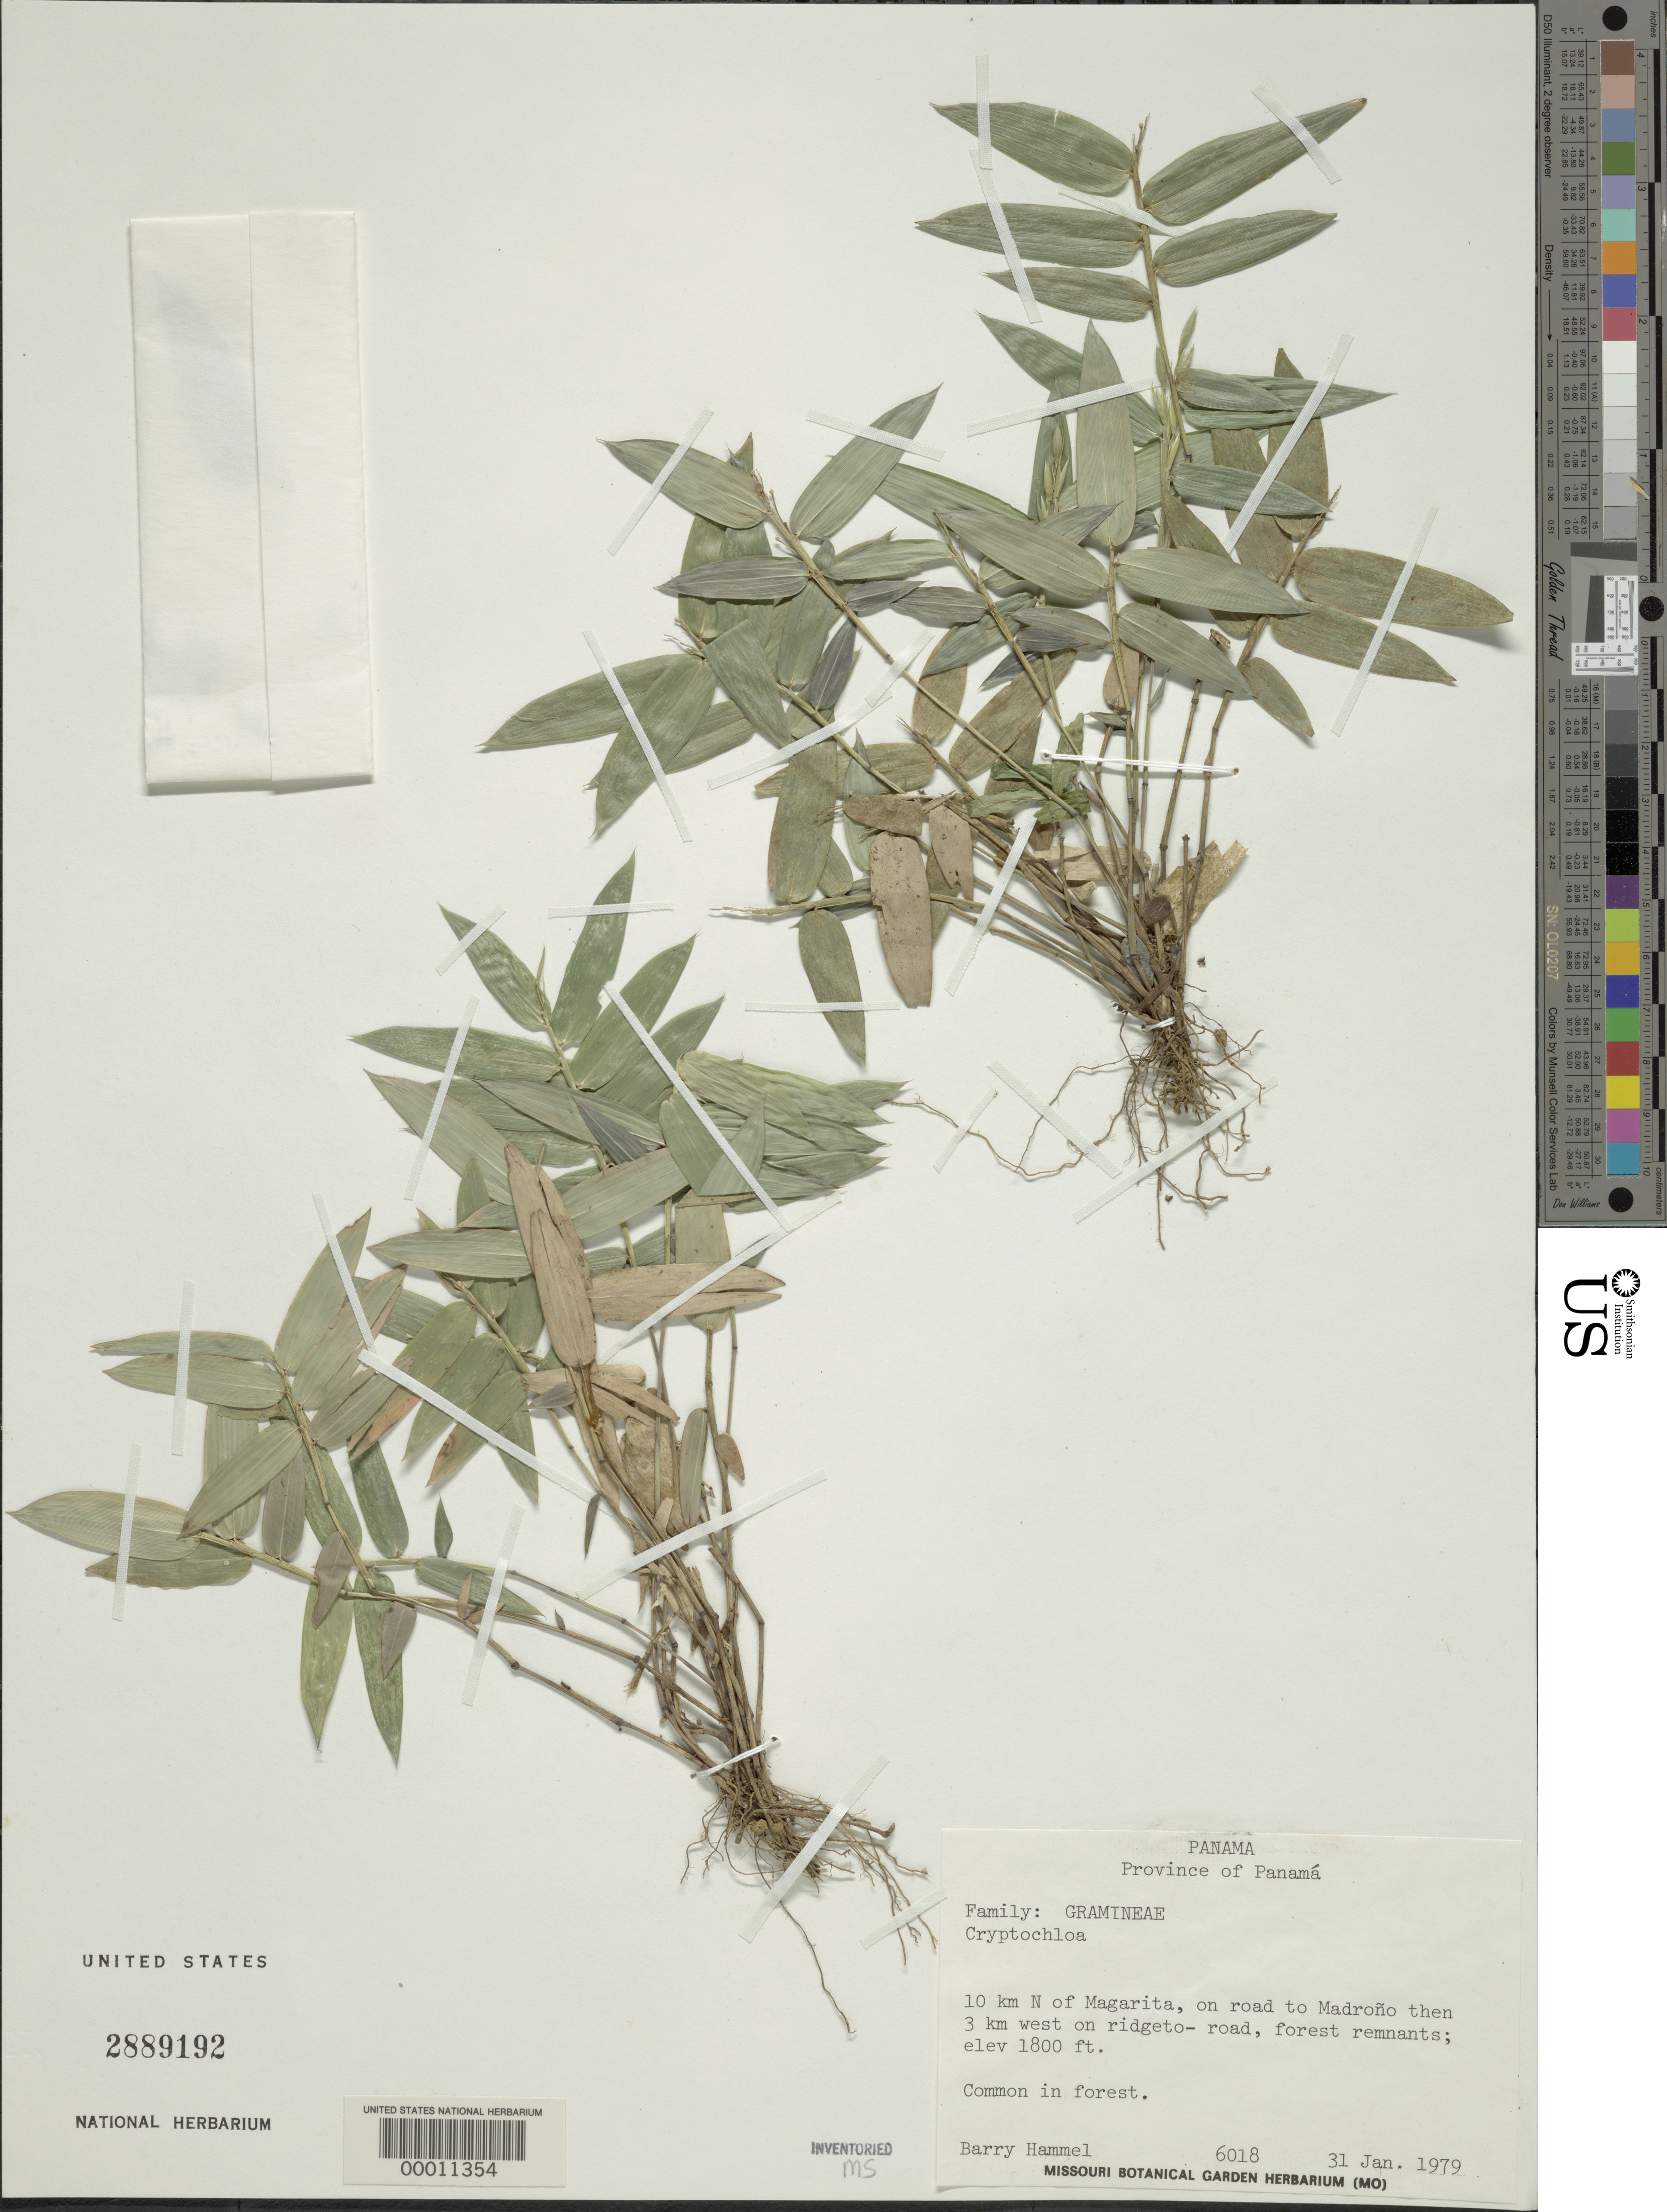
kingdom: Plantae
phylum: Tracheophyta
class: Liliopsida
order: Poales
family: Poaceae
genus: Cryptochloa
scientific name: Cryptochloa variana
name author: Swallen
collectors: B. Hammel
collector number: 6018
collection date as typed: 31 Jan 1979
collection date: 1979-01-31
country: Panama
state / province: Panamá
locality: Magarita, Madrono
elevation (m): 549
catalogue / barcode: US 2889192